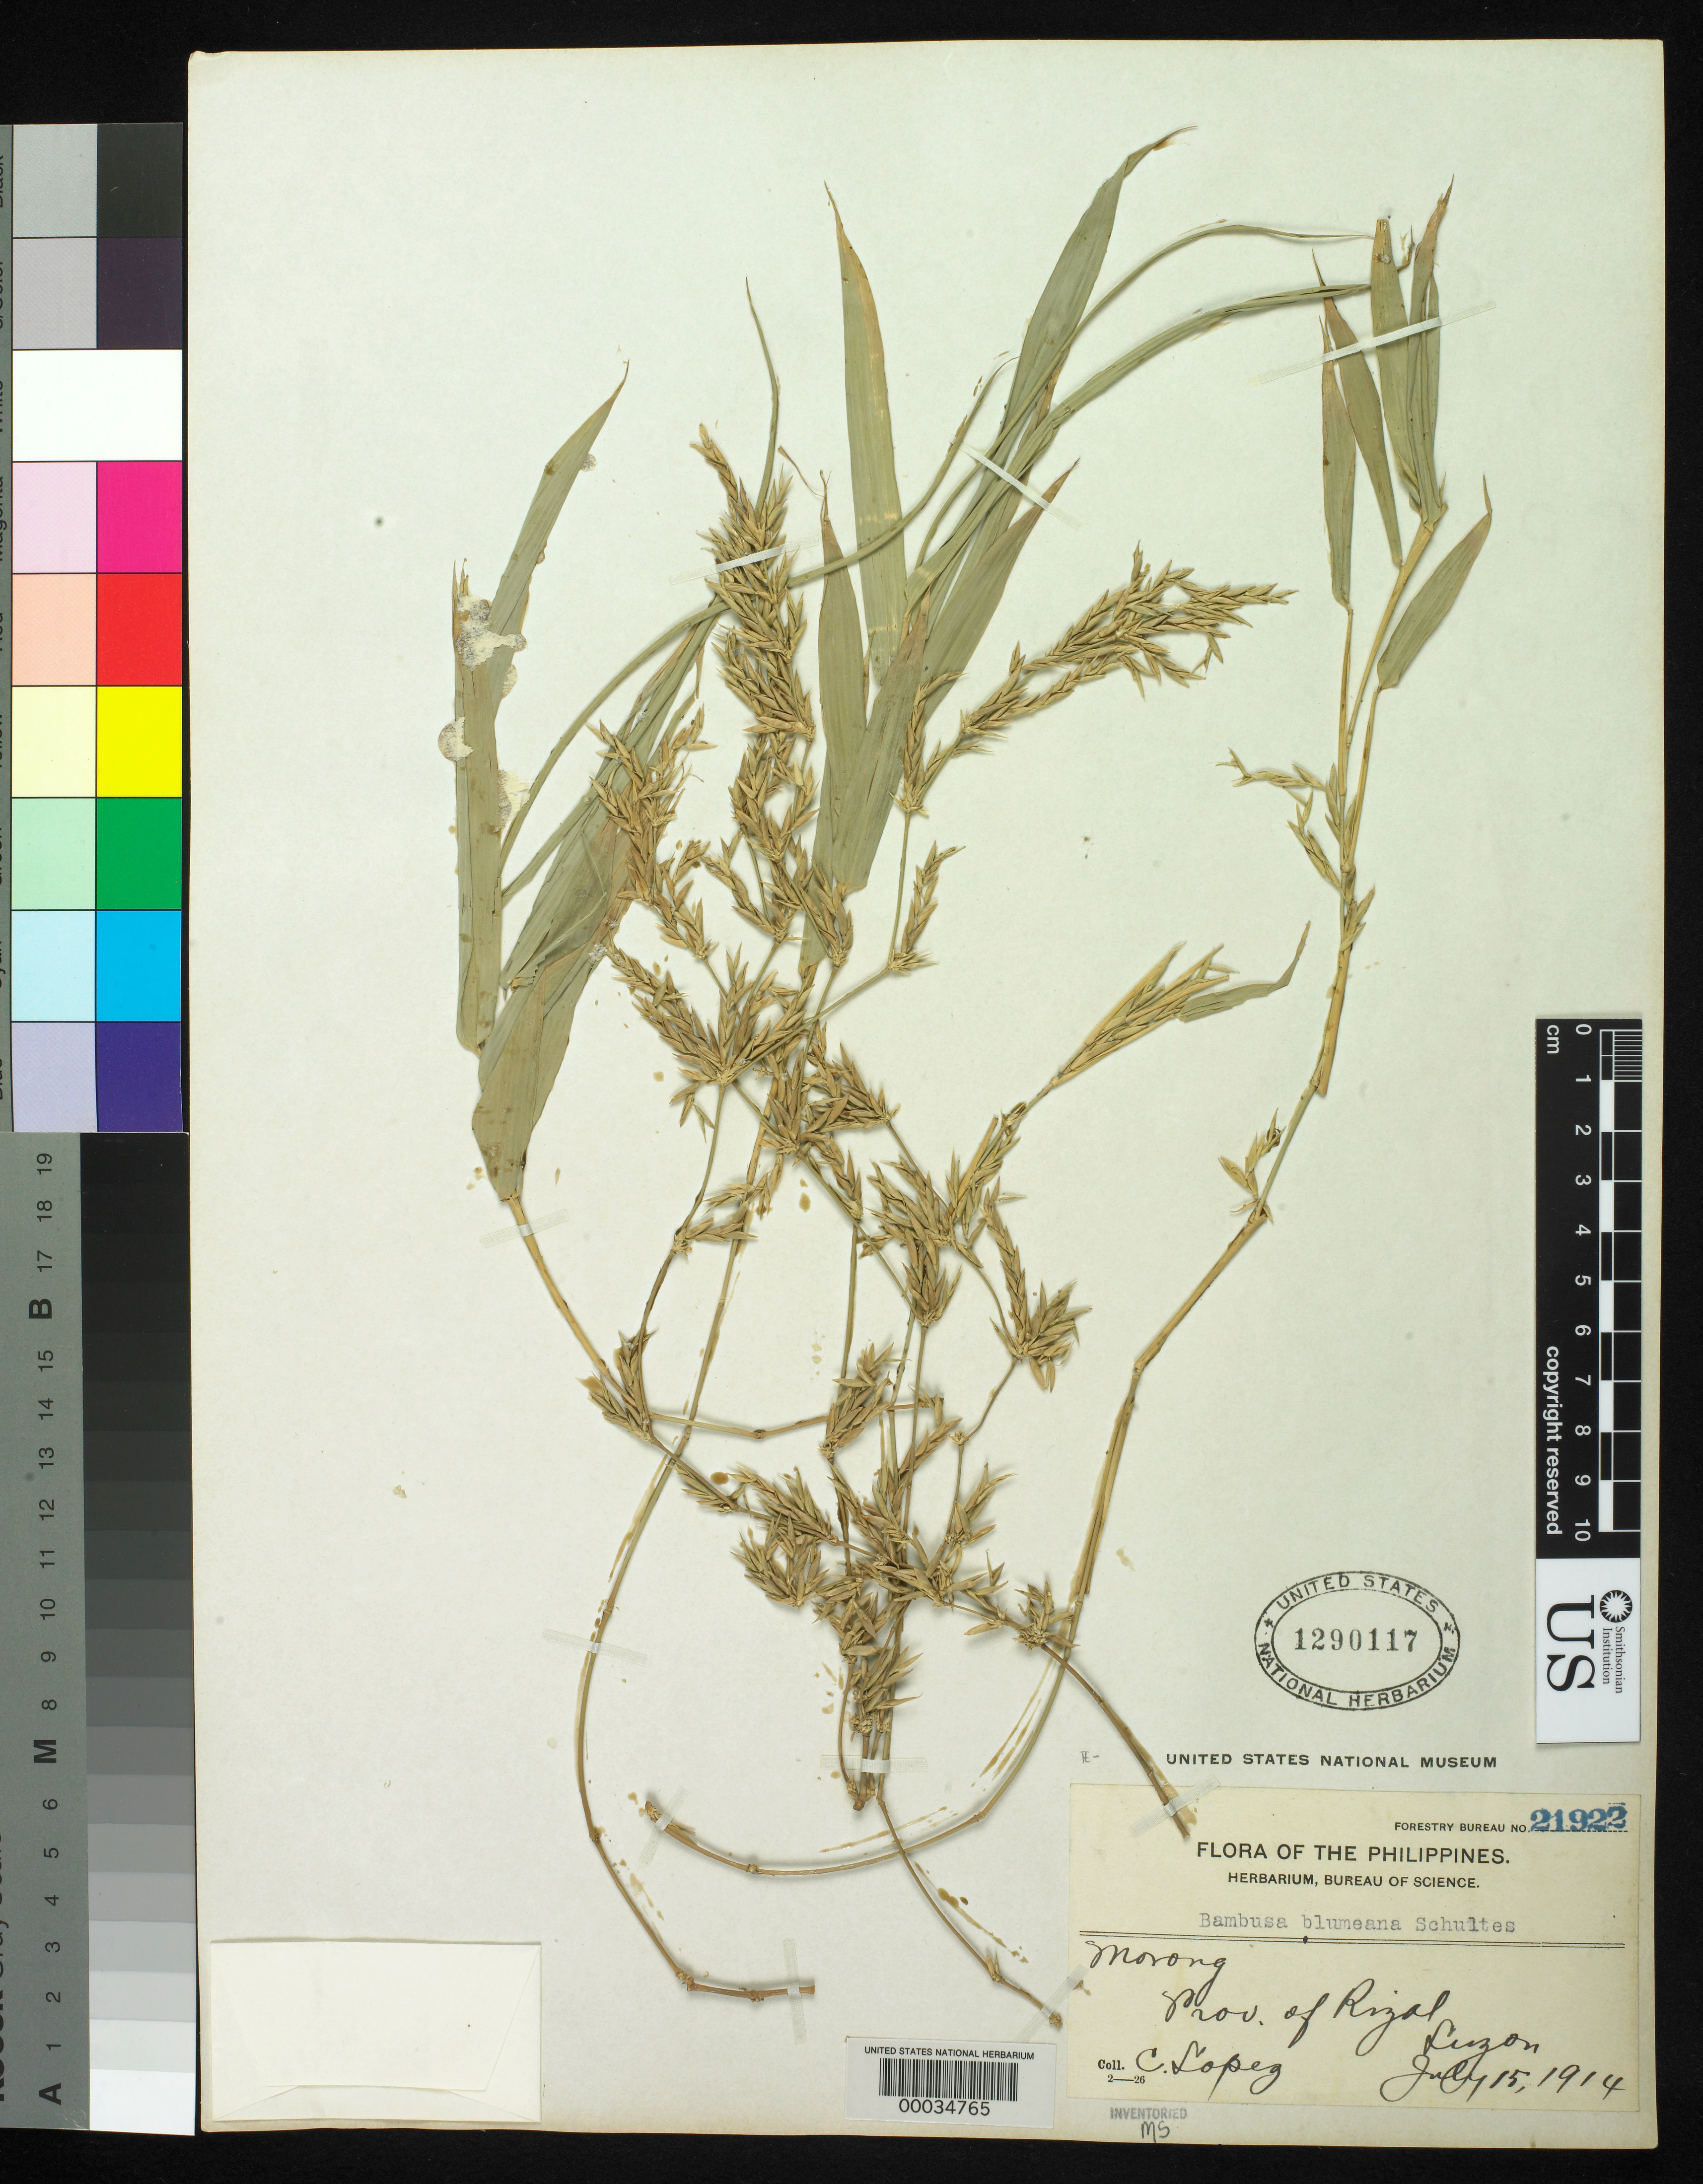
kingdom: Plantae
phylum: Tracheophyta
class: Liliopsida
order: Poales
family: Poaceae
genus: Bambusa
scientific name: Bambusa spinosa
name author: Roxb.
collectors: C. Lopez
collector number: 21922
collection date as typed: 15 Jul 1914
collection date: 1914-07-15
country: Philippines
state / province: Calabarzon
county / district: Rizal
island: Luzon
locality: Morong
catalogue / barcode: US 1290117